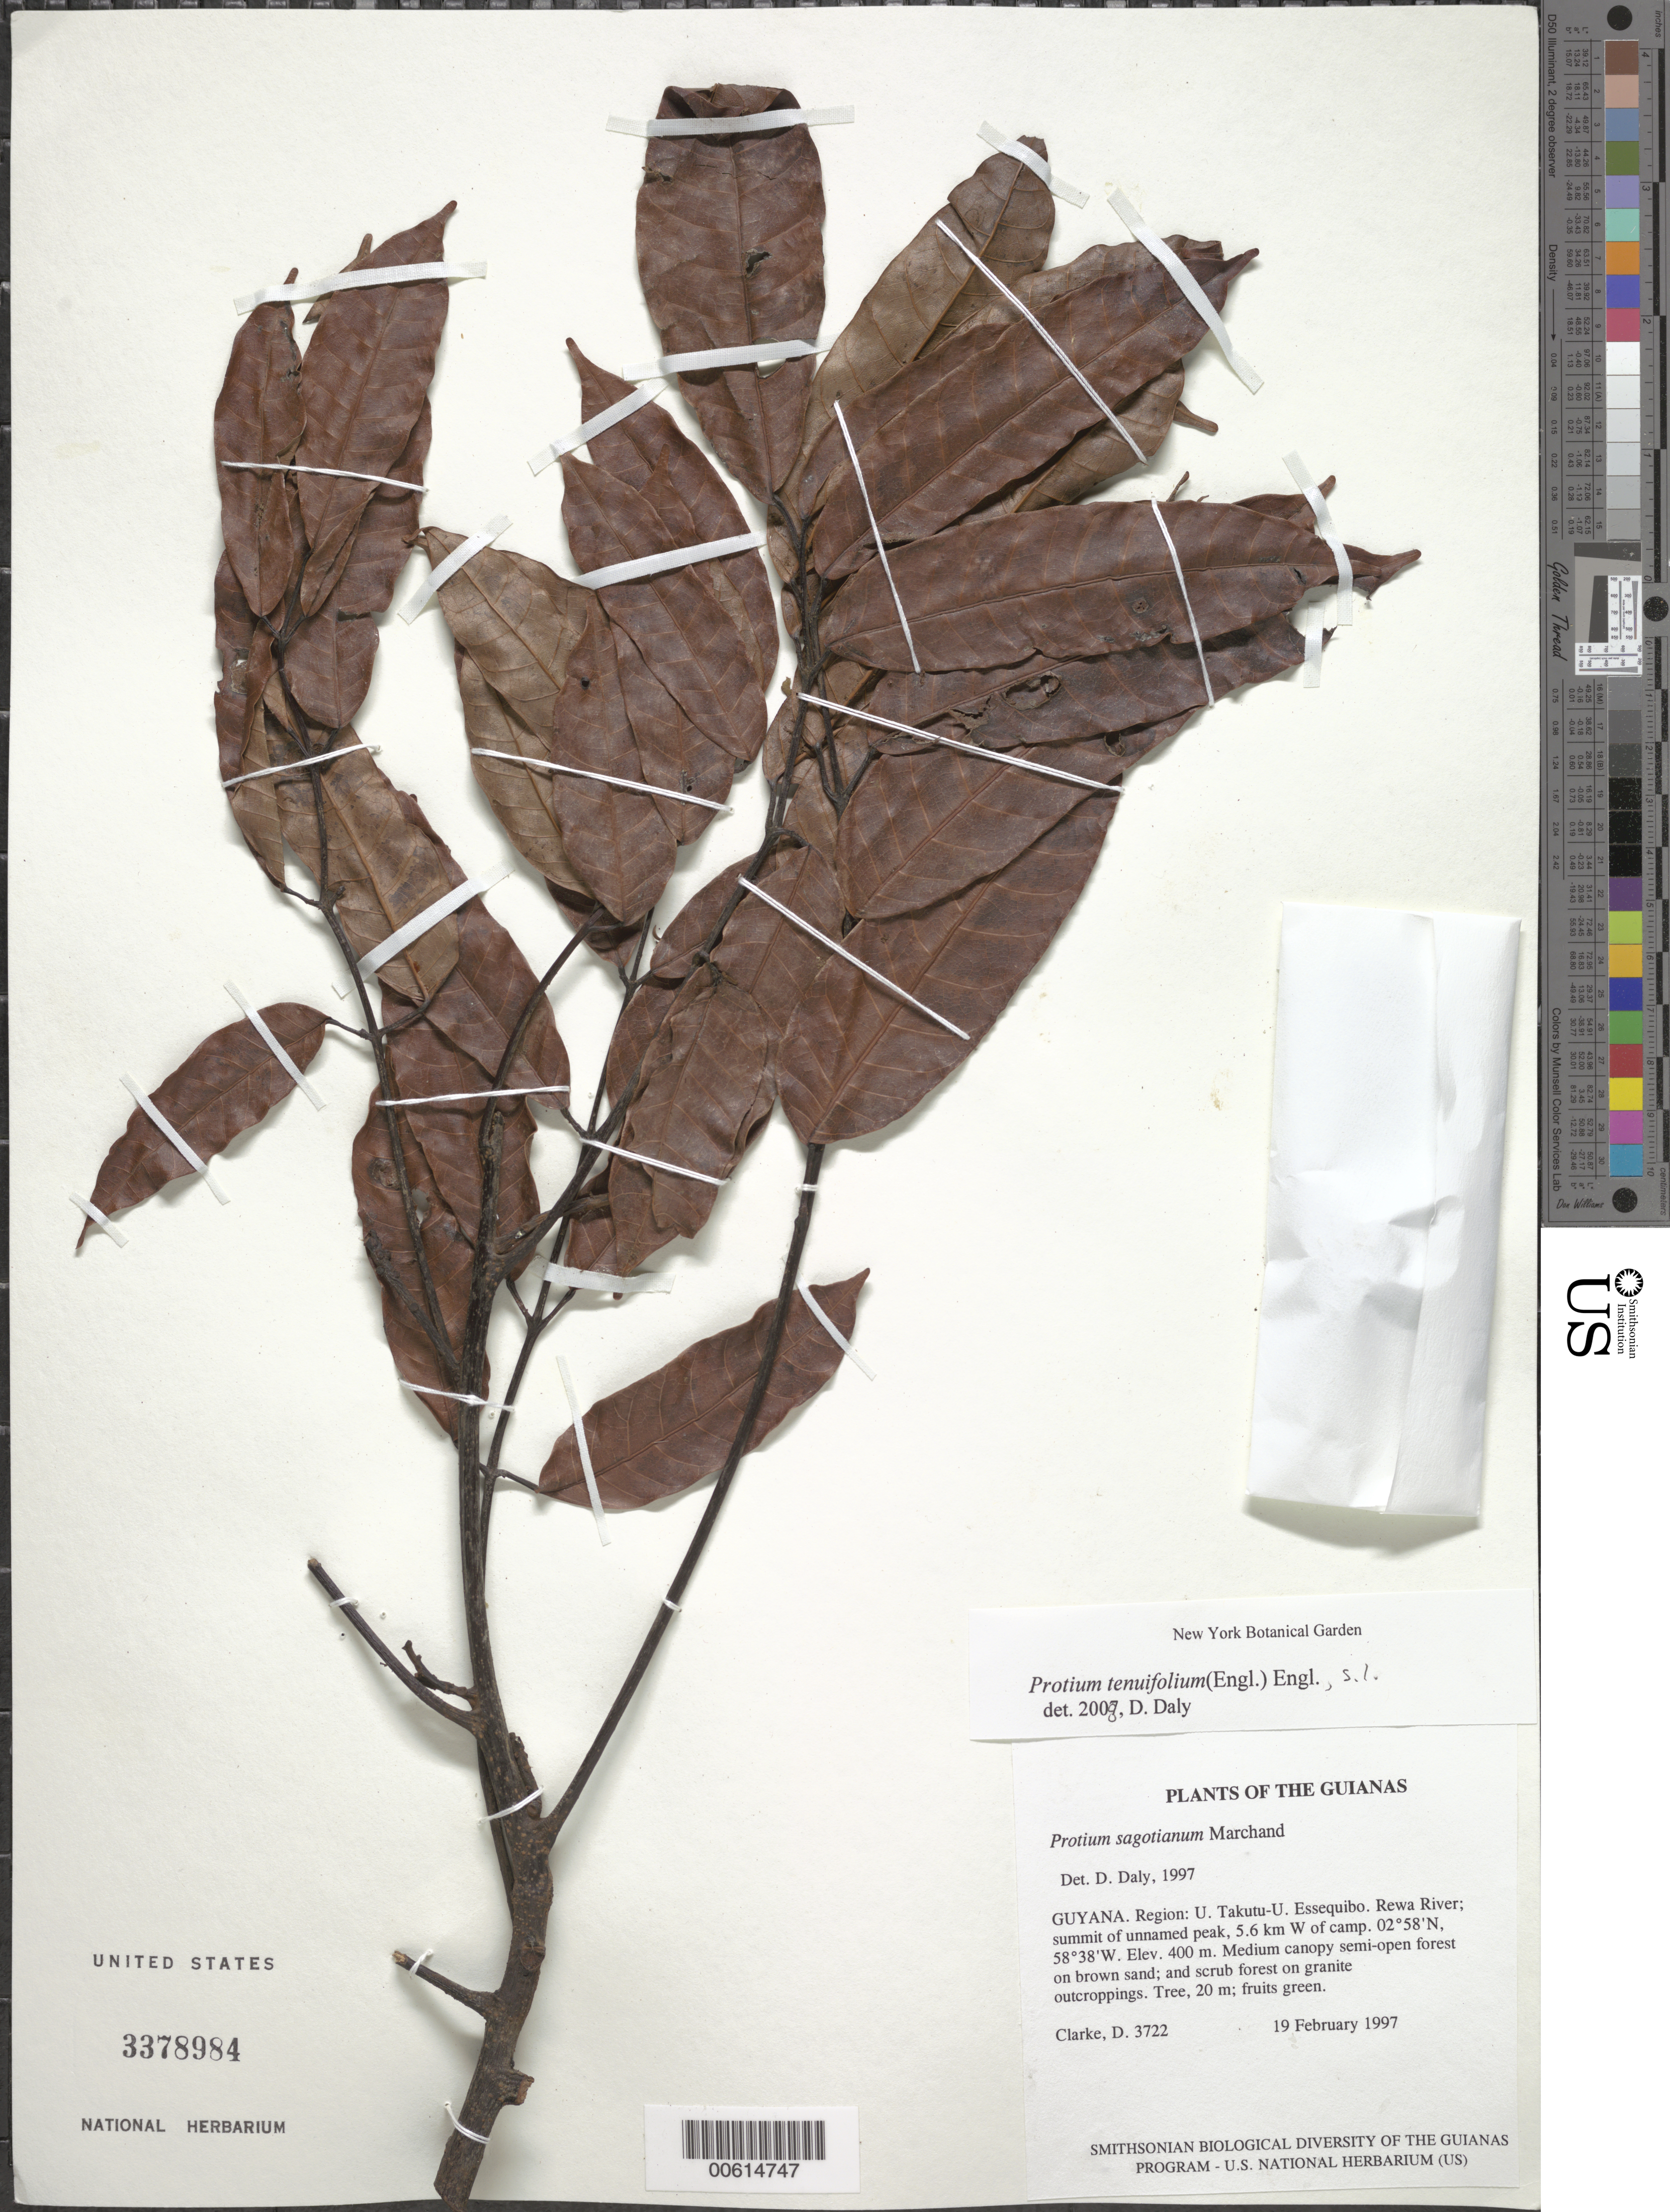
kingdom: Plantae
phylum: Tracheophyta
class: Magnoliopsida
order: Sapindales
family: Burseraceae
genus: Protium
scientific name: Protium tenuifolium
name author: (Engl.) Engl.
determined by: Daly, D. C.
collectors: H. D. Clarke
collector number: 3722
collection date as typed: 19 February 1997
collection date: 1997-02-19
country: Guyana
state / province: U. Takutu-U. Essequibo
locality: Rewa River; summit of unnamed peak, 5.6 km W of camp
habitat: Medium canopy semi-open forest on brown sand; and scrub forest on granite outcroppings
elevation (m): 400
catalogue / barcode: US 3378984